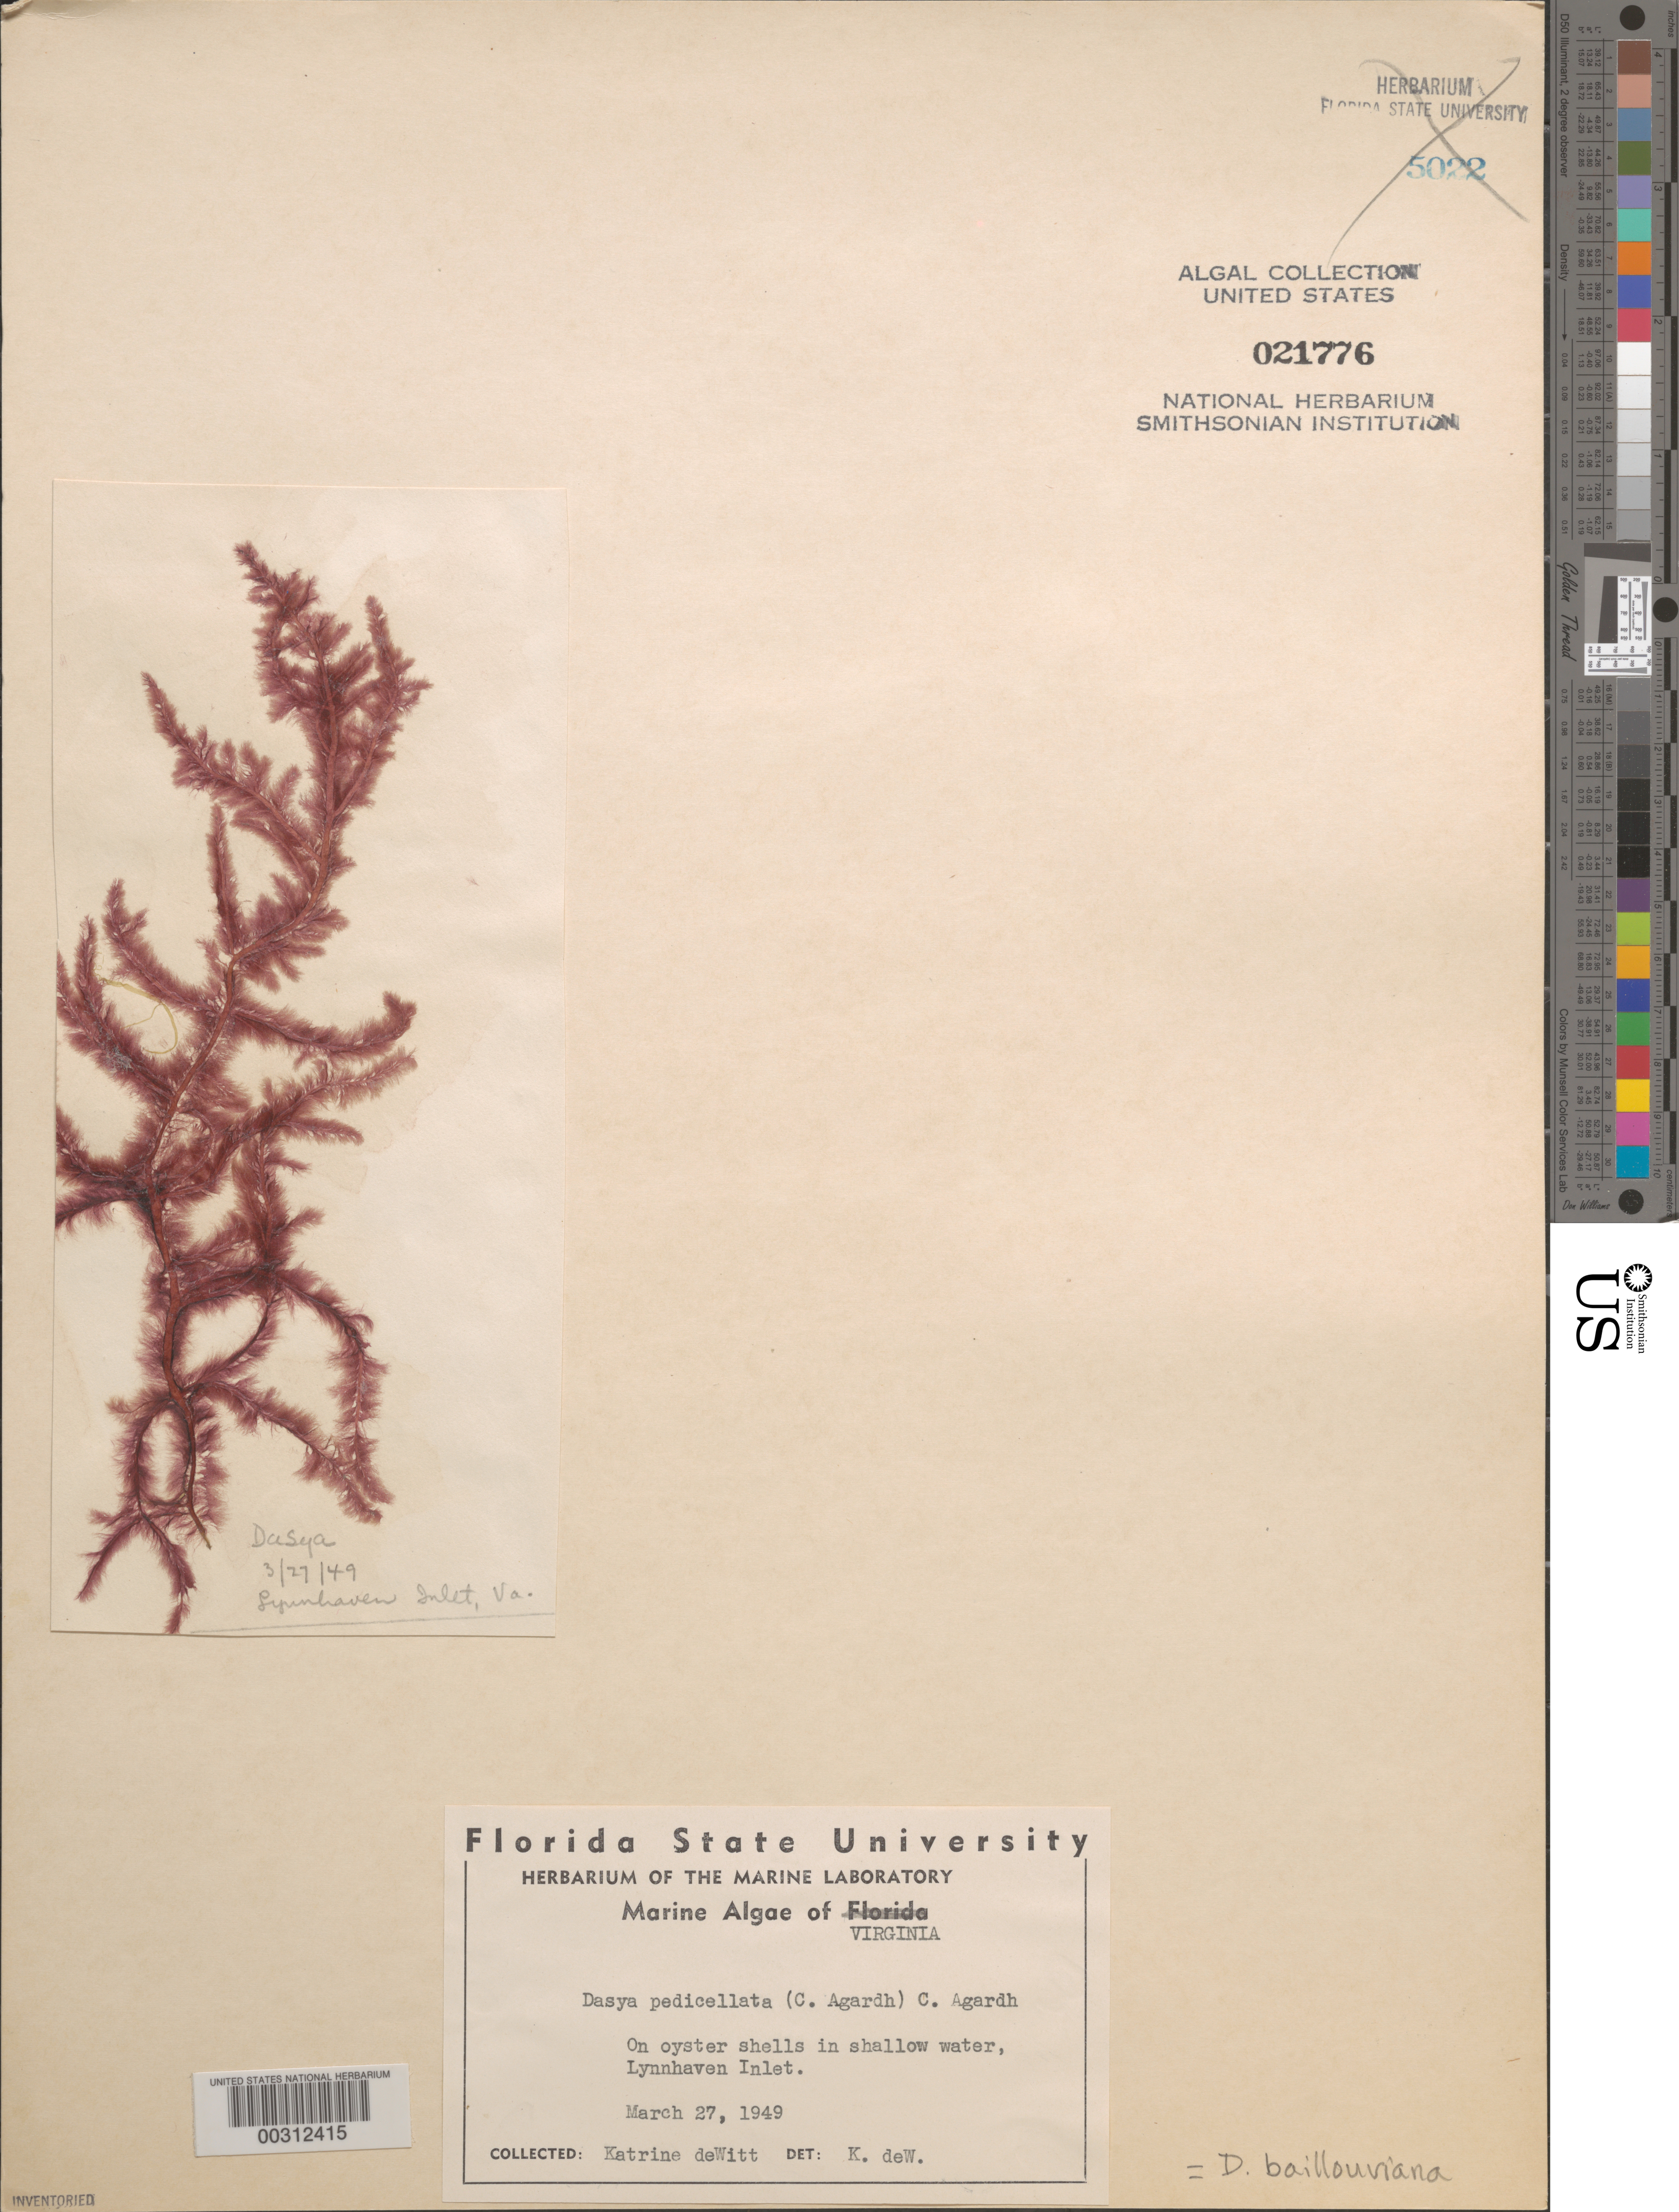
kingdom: Plantae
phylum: Rhodophyta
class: Florideophyceae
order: Ceramiales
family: Dasyaceae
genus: Dasya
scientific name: Dasya pedicellata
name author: (C. Agardh) C. Agardh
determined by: Algae name updating Project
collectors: K. deWitt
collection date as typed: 27 Mar 1949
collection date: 1949-03-27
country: United States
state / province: Virginia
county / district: City of Virginia Beach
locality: Lynnhaven Inlet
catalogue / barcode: US 21776